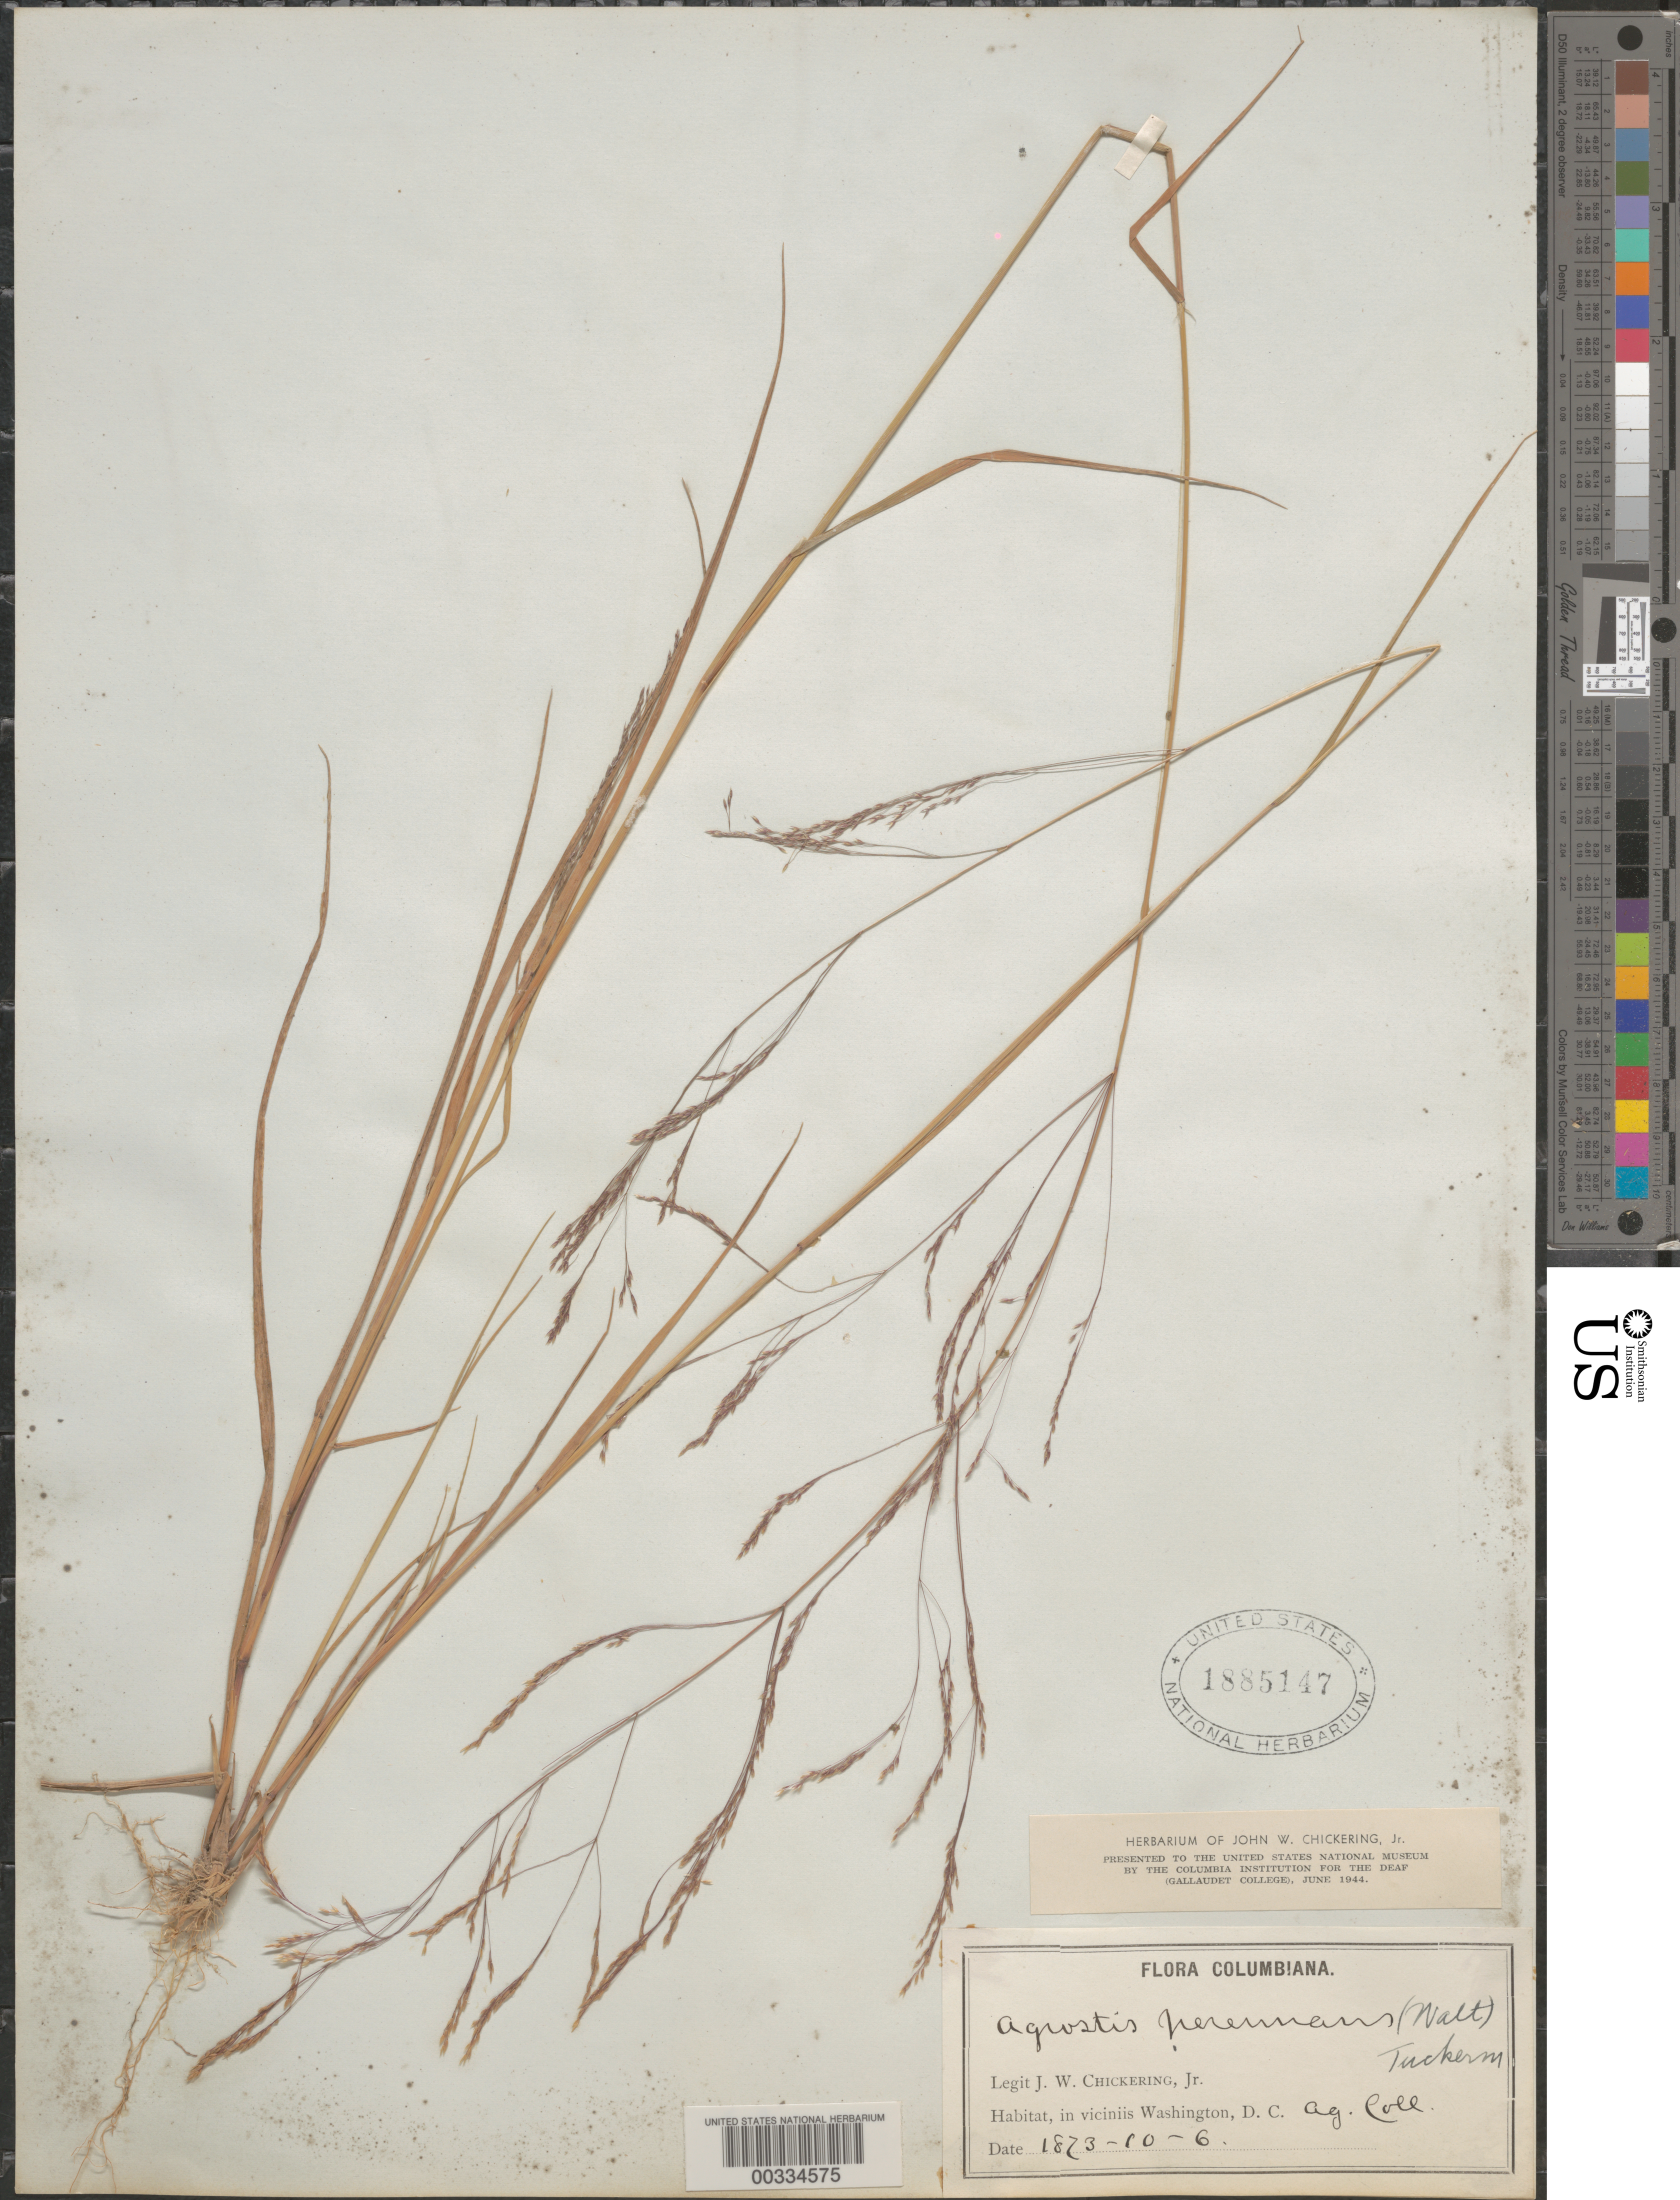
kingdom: Plantae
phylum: Tracheophyta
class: Liliopsida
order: Poales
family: Poaceae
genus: Agrostis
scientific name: Agrostis perennans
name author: (Walter) Tuck.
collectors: J. Chickering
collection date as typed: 10 Jun 1873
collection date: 1873-06-10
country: United States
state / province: Maryland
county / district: Prince George's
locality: Agriculture College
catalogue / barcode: US 1885147